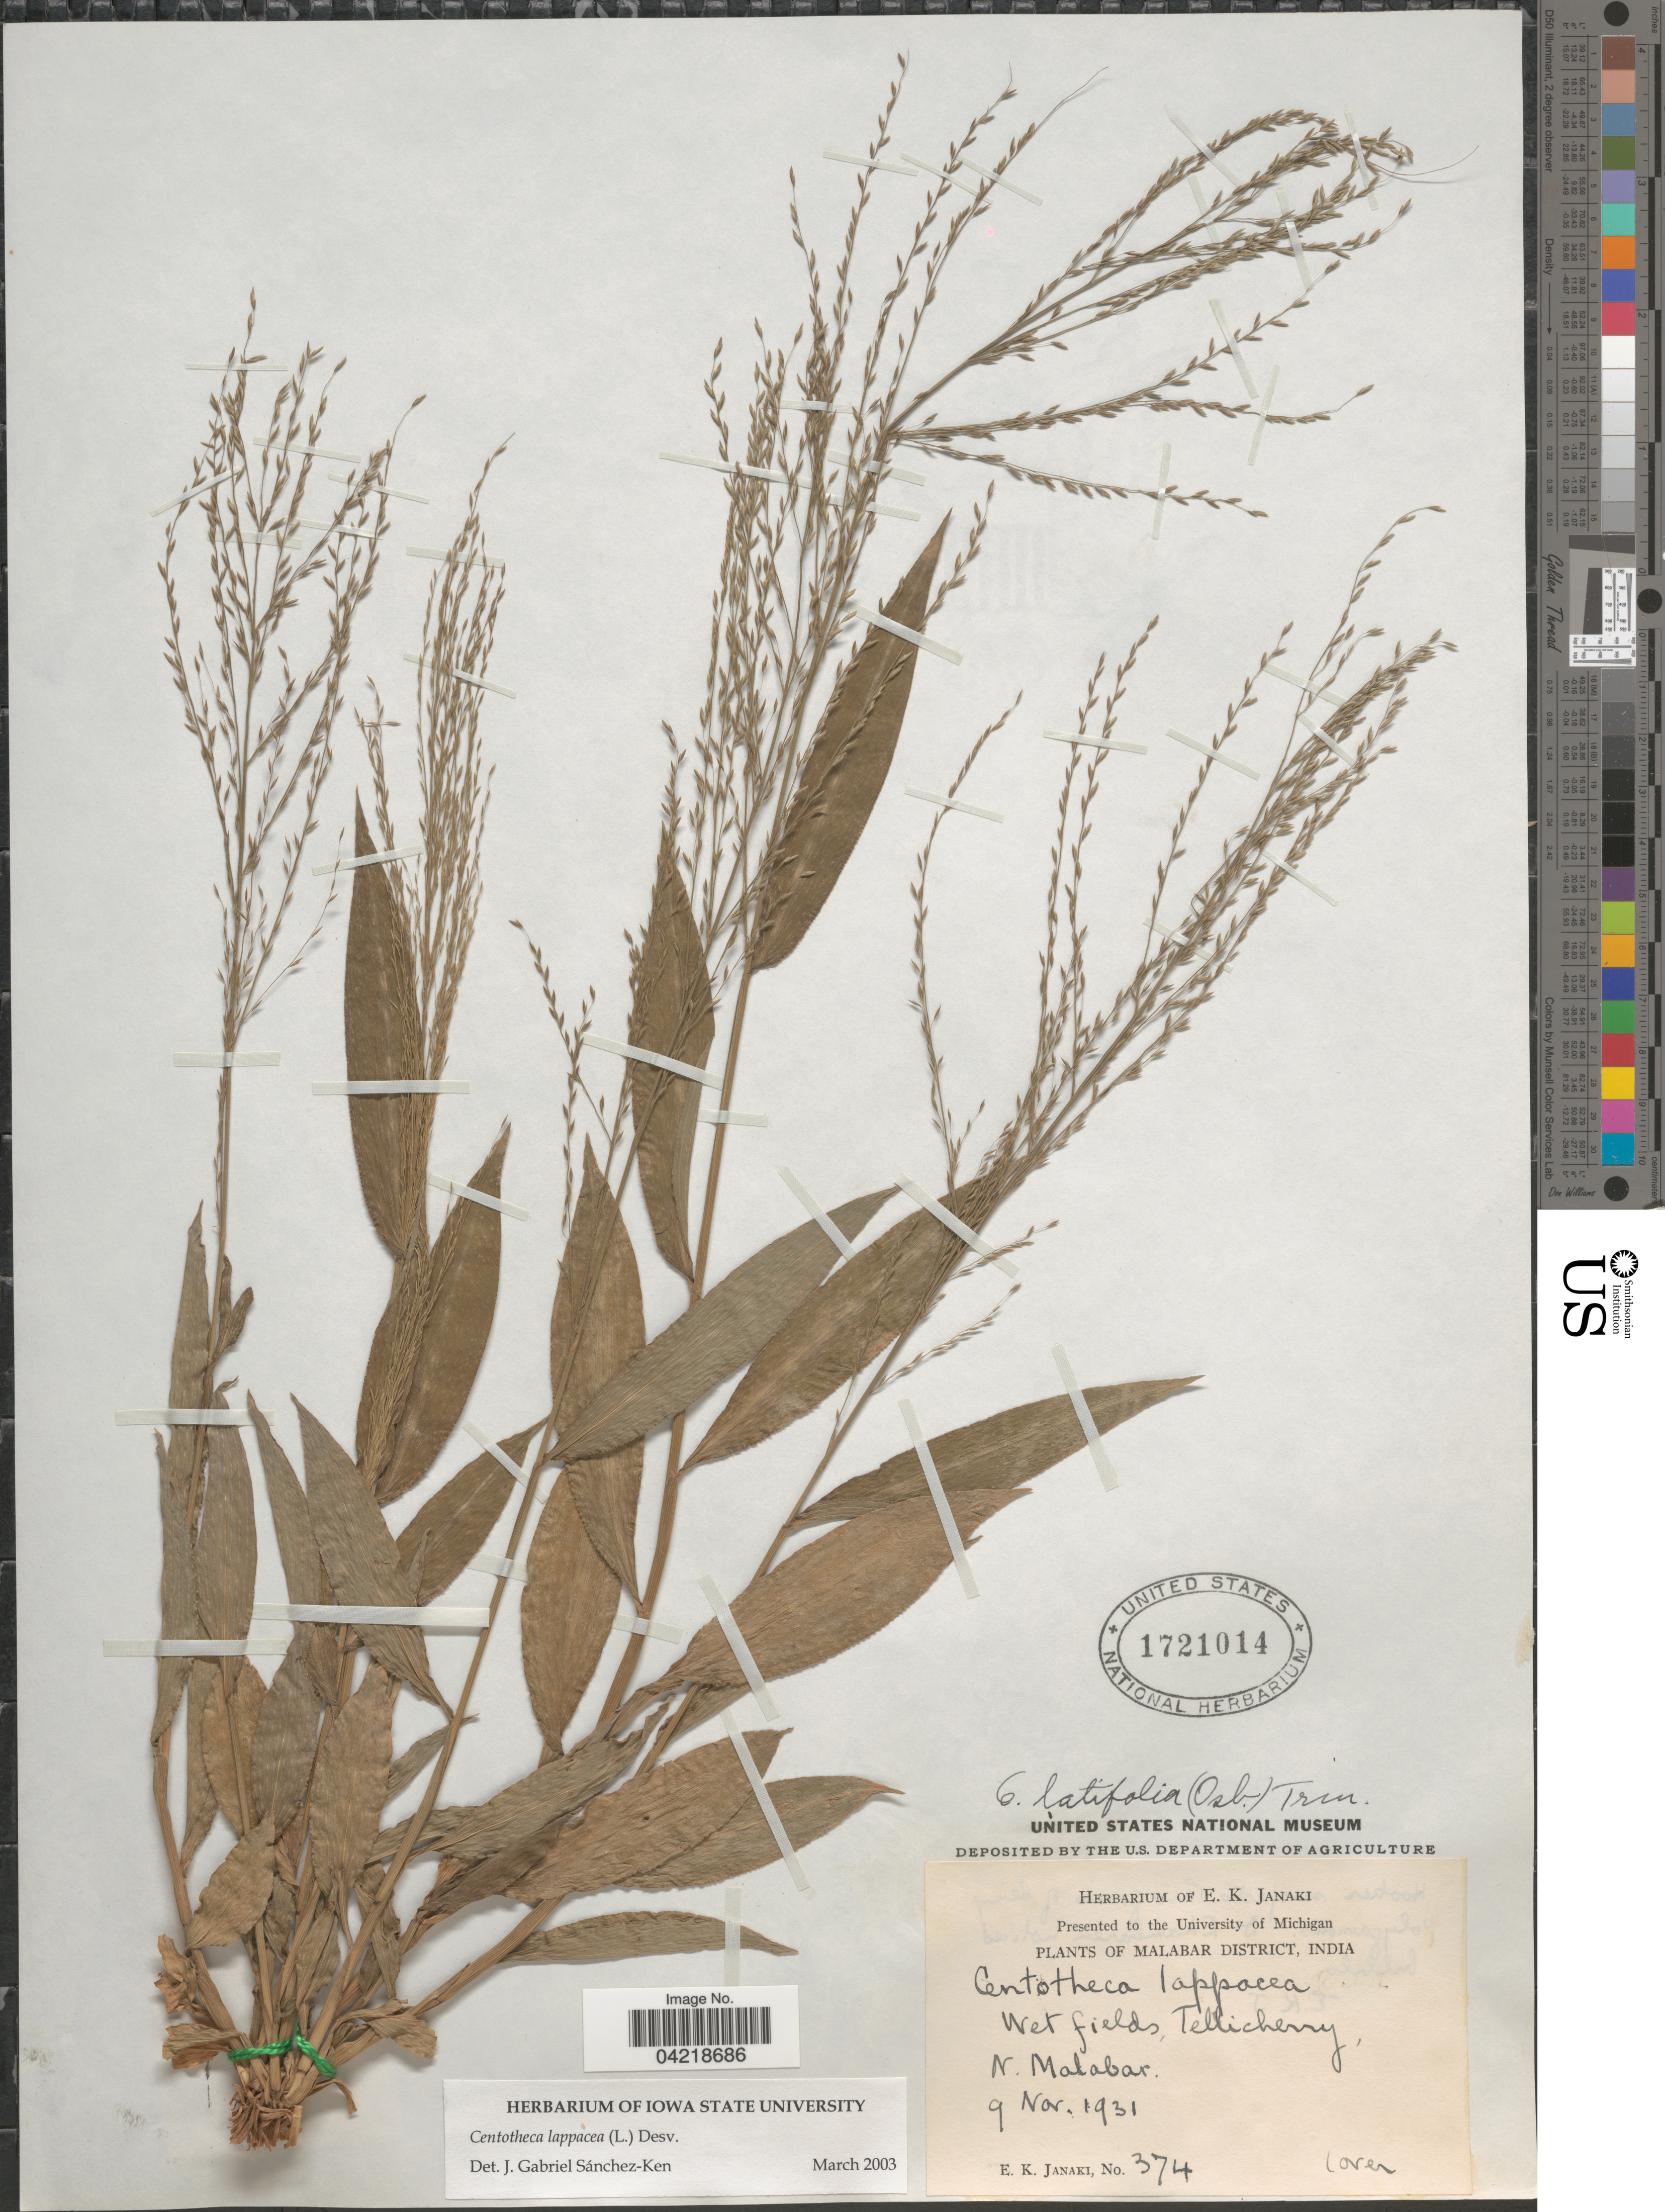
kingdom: Plantae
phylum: Tracheophyta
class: Liliopsida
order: Poales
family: Poaceae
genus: Centotheca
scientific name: Centotheca lappacea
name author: (L.) Desv.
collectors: E. Janaki Ammal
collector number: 374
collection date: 1931-11-09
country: India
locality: Malabar District. Wet fields, Tellicherry, N. Malabar.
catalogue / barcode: US 1721014